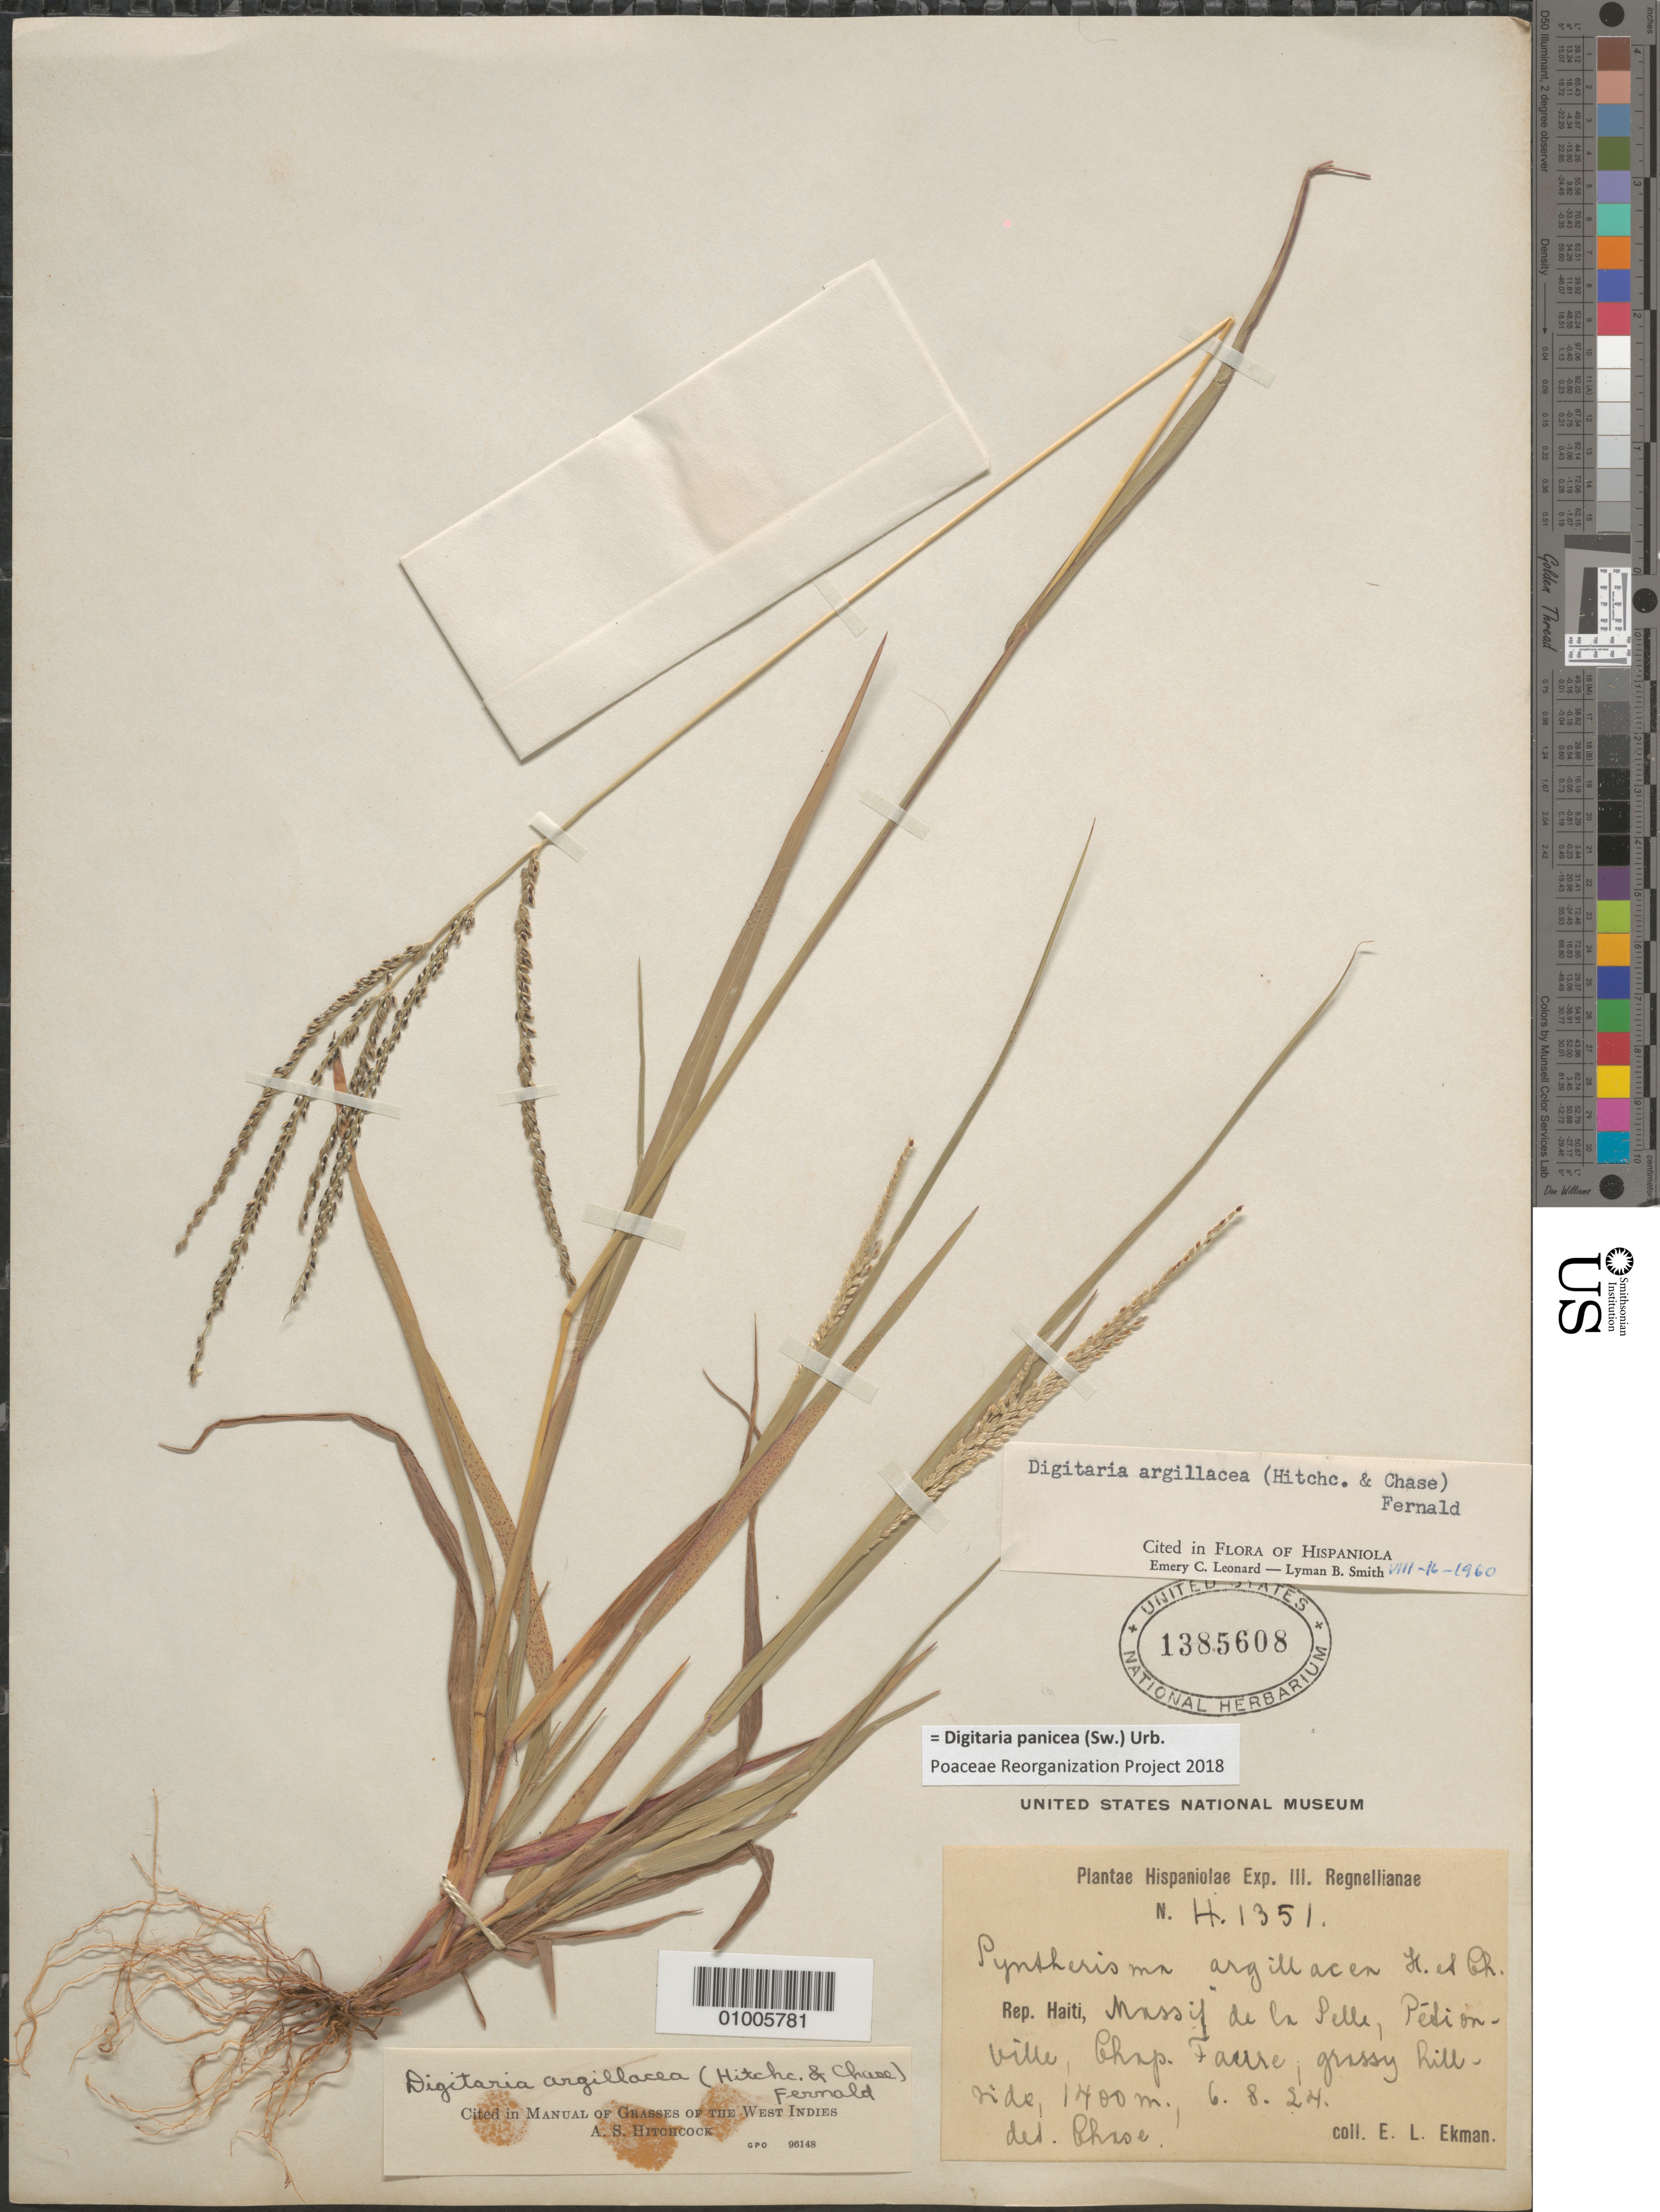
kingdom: Plantae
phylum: Tracheophyta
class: Liliopsida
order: Poales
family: Poaceae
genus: Digitaria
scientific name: Digitaria panicea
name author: (Sw.) Urb.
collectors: E. L. Ekman & G. M. Leonard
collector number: H 1351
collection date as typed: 06 Aug 1924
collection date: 1924-08-06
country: Haiti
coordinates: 0 N, 0 E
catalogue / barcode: US 1385608